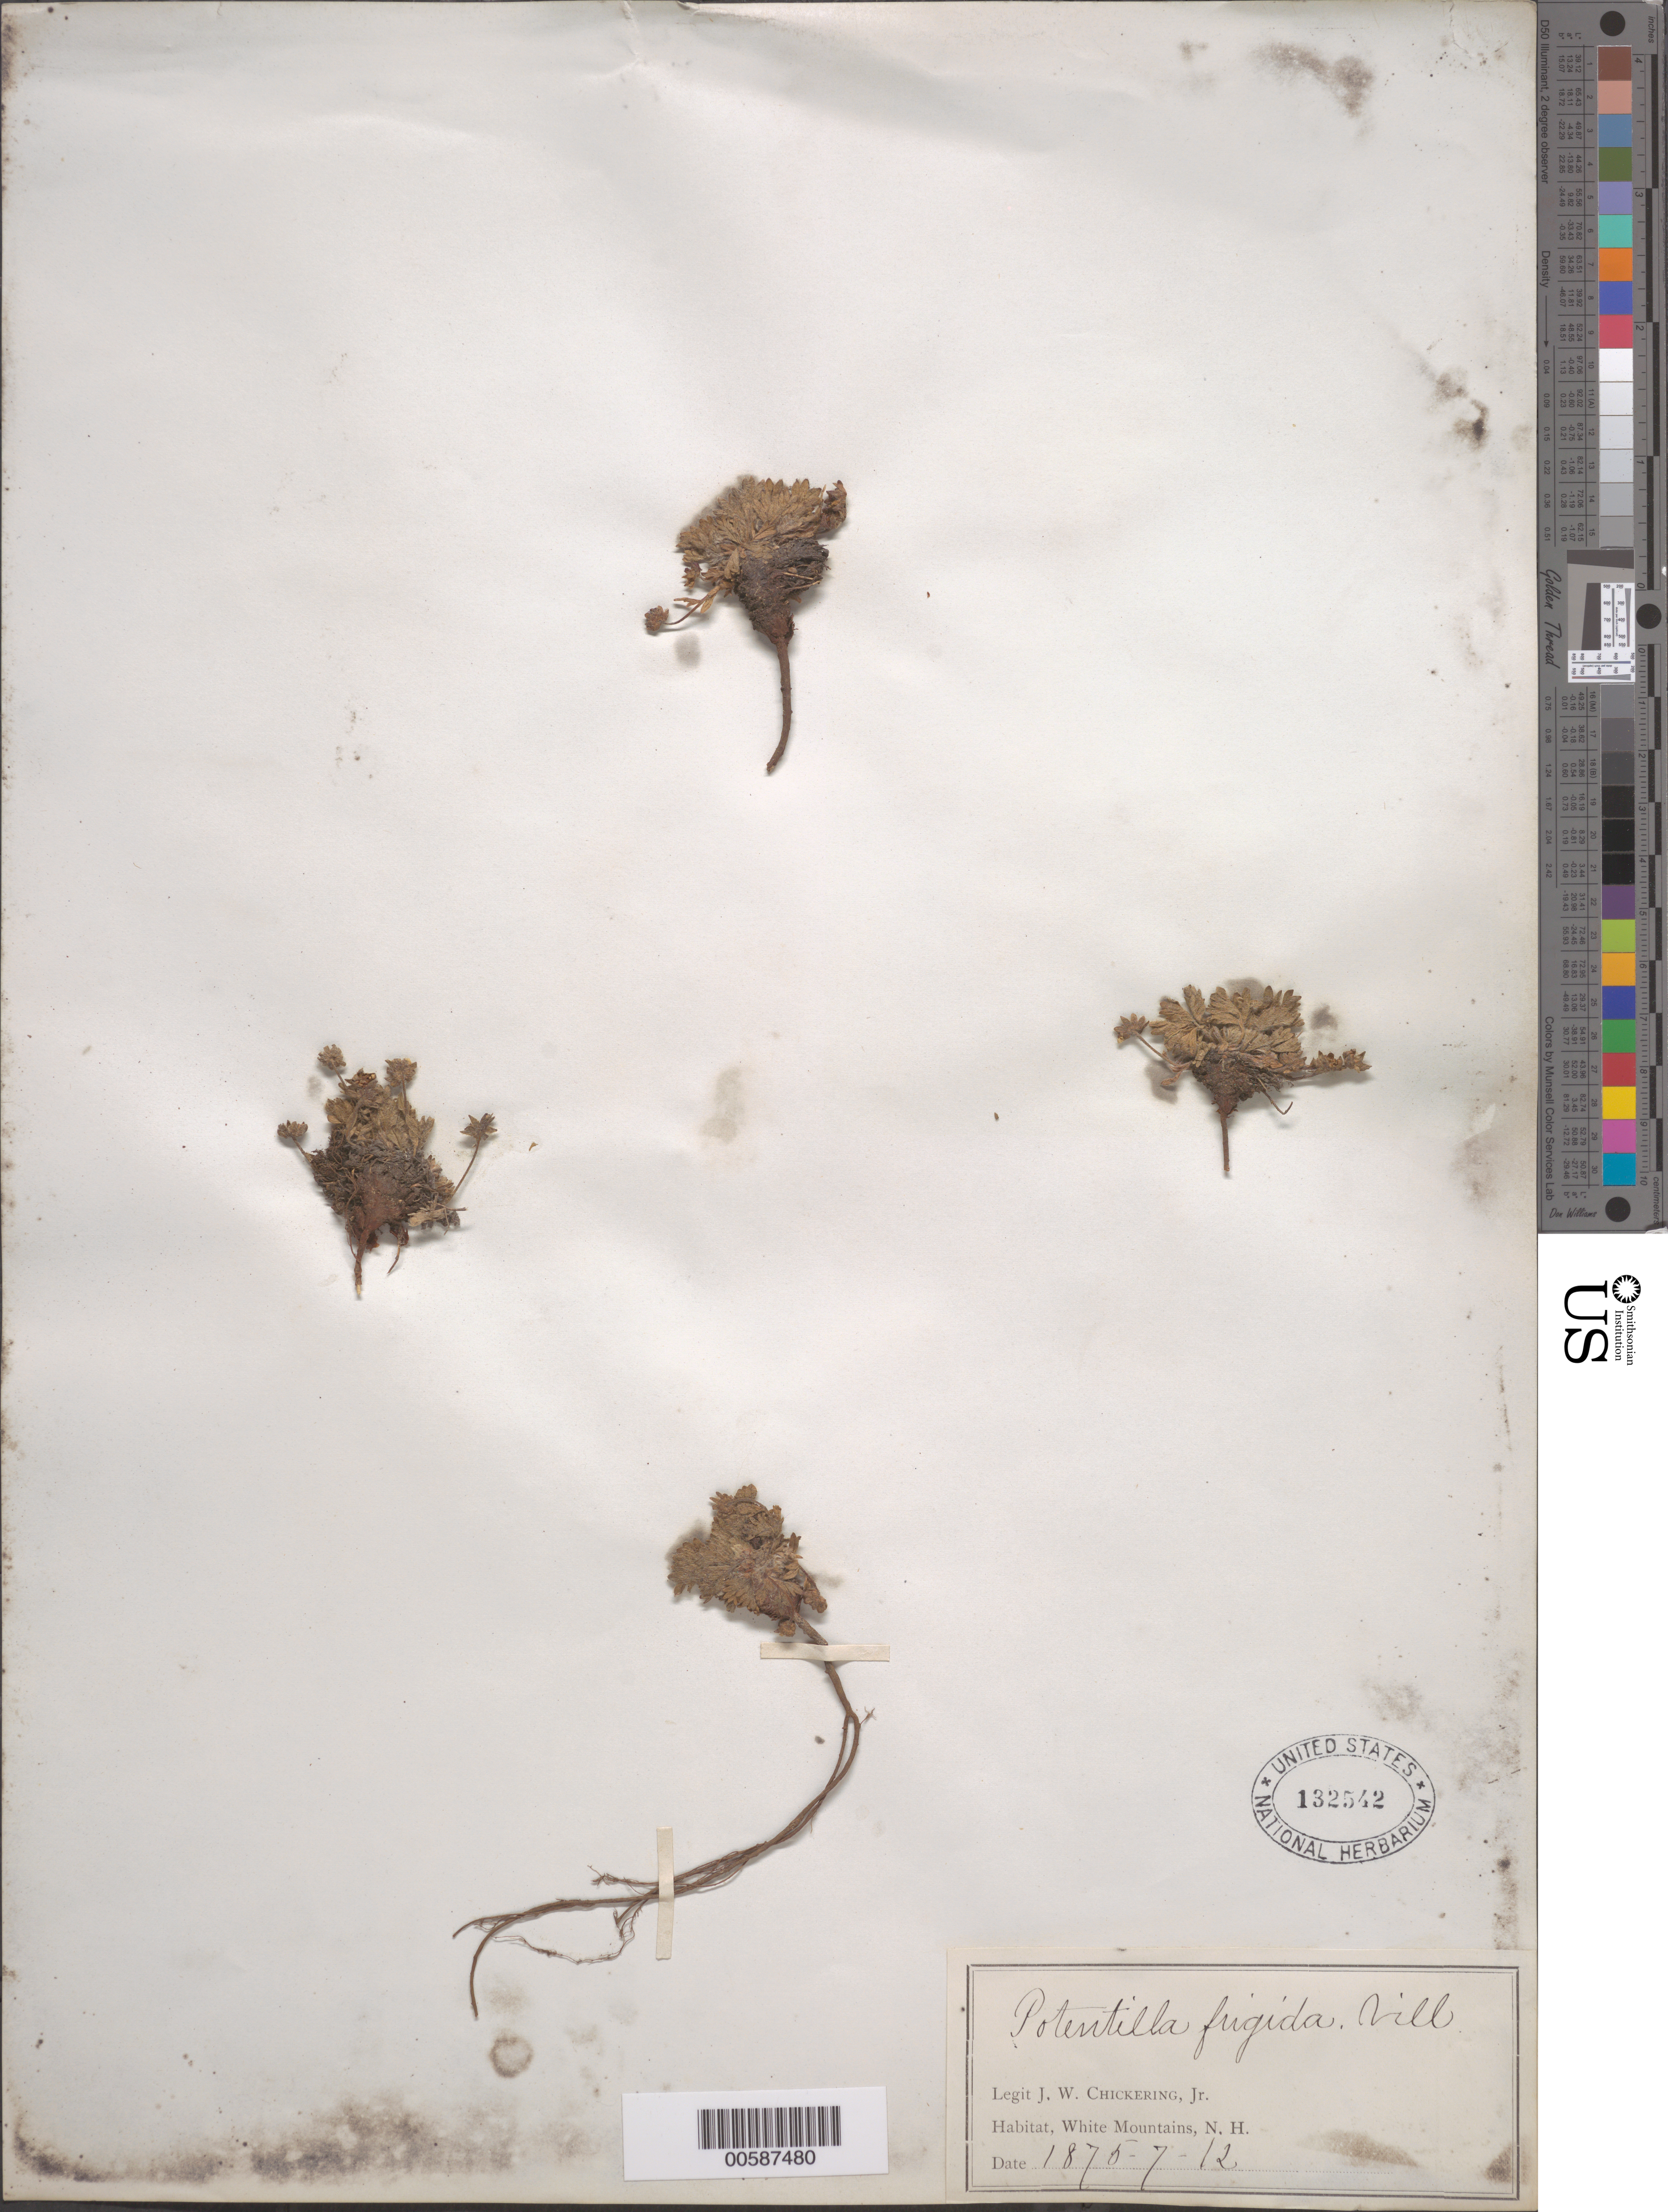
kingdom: Plantae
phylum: Tracheophyta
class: Magnoliopsida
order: Rosales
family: Rosaceae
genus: Potentilla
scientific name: Potentilla robbinsiana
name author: (Lehm. ex Rydb.) Oakes ex Rydb.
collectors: J. W. Chickering Jr.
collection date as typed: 12 Jul 1875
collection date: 1875-07-12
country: United States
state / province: New Hampshire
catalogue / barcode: US 132542